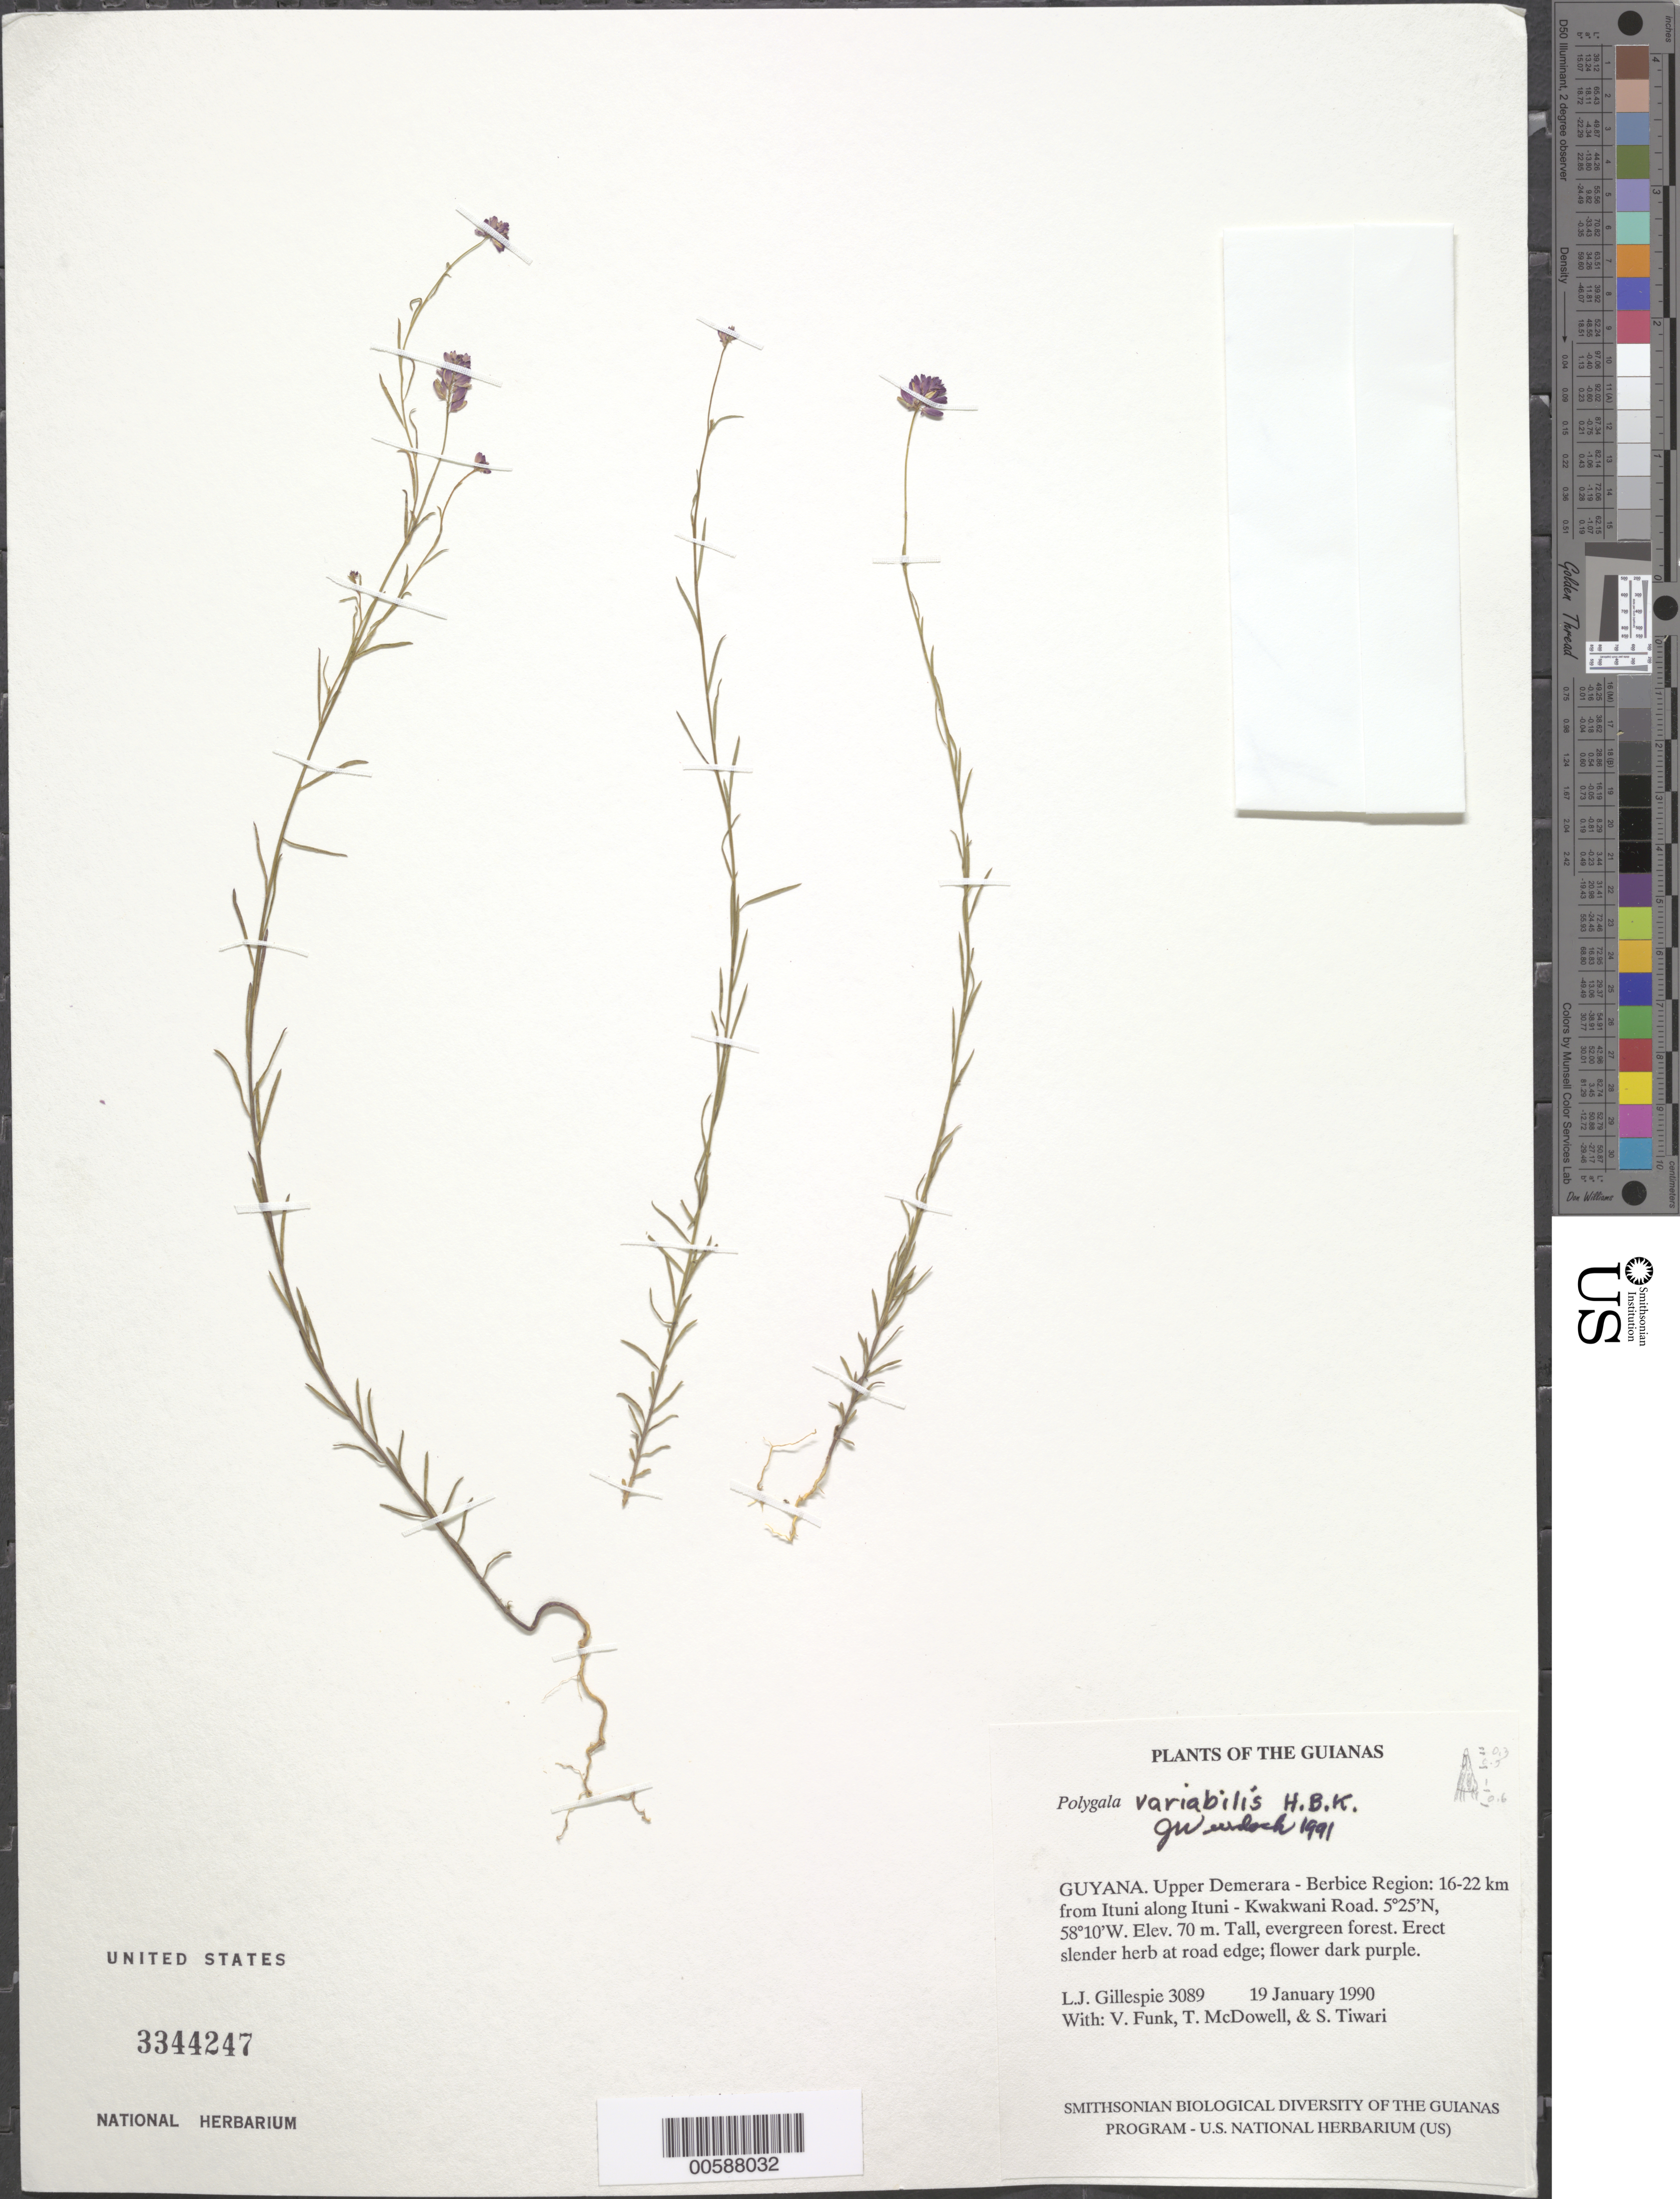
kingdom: Plantae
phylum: Tracheophyta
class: Magnoliopsida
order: Fabales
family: Polygalaceae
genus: Polygala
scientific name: Polygala variabilis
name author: Kunth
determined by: Wurdack, John J., (US), US (UNITED STATES)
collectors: L. J. Gillespie, V. Funk, T. McDowell & S. Tiwari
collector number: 3089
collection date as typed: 19 January 1990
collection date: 1990-01-19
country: Guyana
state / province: U. Demerara-Berbice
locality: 16-22 km from Ituni along Ituni - Kwakwani Road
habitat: Tall, evergreen forest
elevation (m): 70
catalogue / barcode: US 3344247